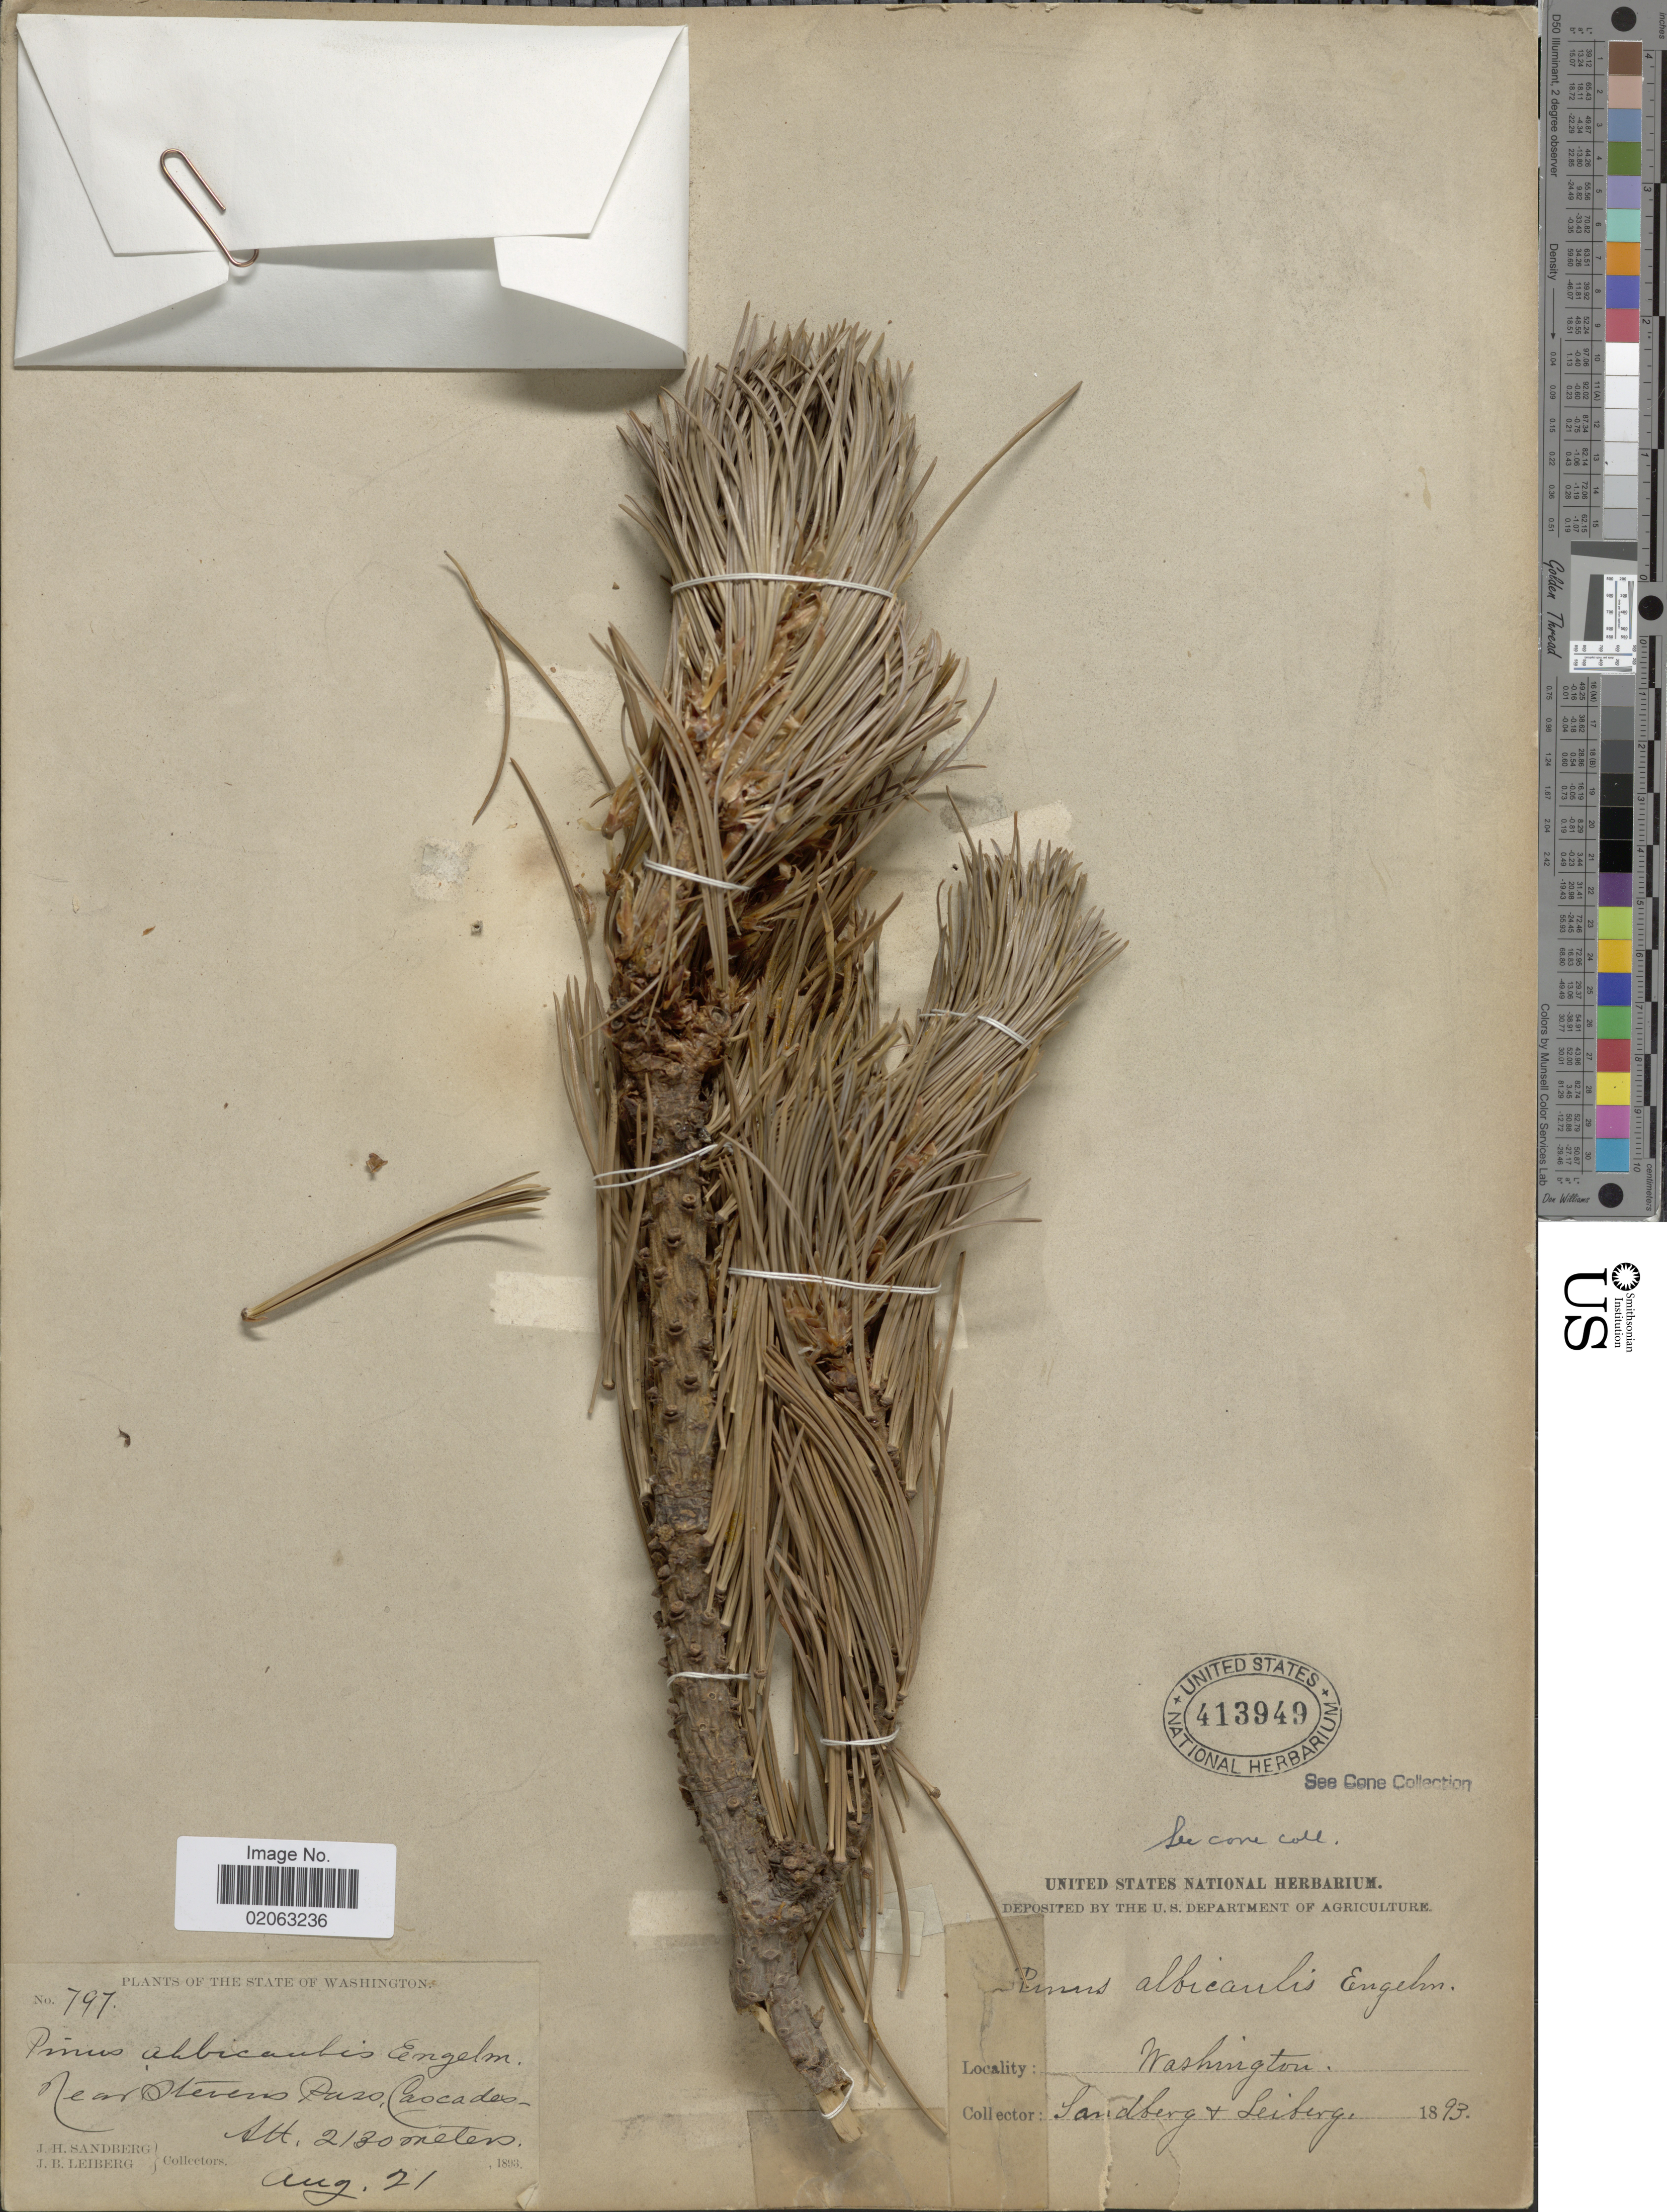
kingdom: Plantae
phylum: Tracheophyta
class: Pinopsida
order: Pinales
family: Pinaceae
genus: Pinus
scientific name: Pinus albicaulis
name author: Engelm.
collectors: J. H. Sandberg & J. B. Leiberg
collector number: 797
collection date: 1893-08-21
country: United States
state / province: Washington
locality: Near Stevens Pass, Cascades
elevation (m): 2130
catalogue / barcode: US 413949